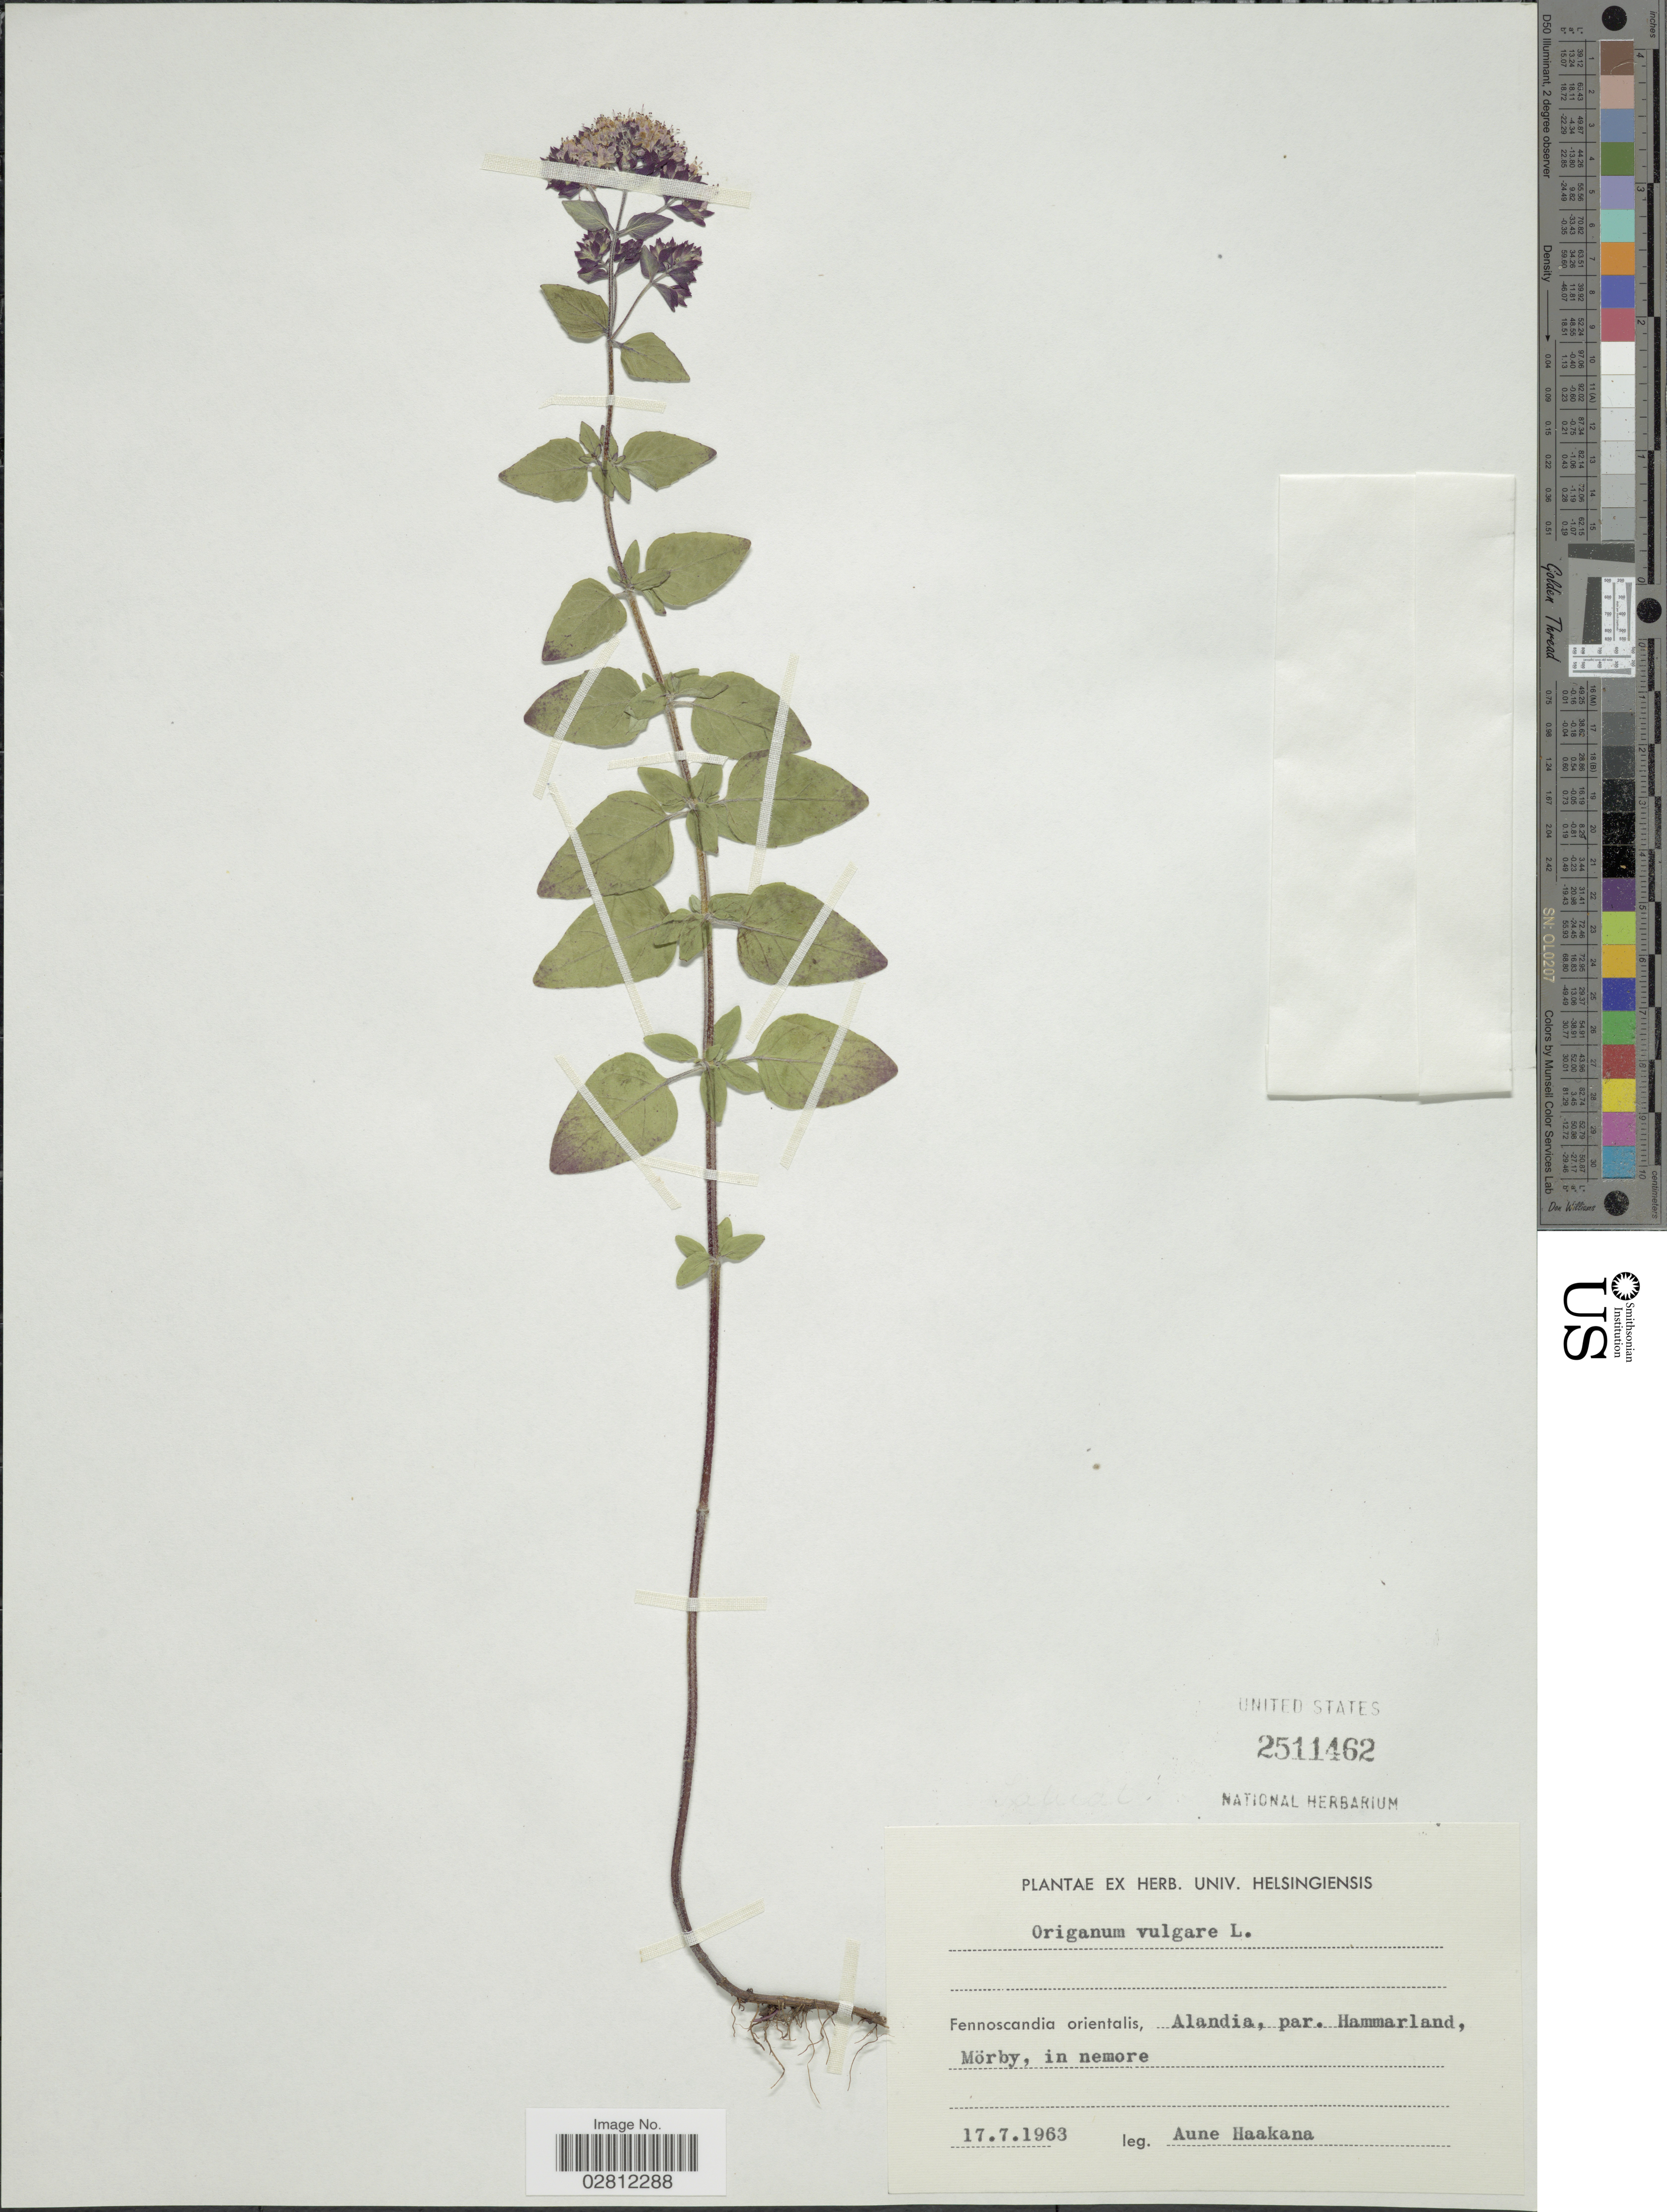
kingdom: Plantae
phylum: Tracheophyta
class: Magnoliopsida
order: Lamiales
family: Lamiaceae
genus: Origanum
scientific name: Origanum vulgare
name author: L.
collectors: A. Haakana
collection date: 1963-07-17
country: Finland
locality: Fennoscandia orientalis, Alandia, par, Hammarland, Mörby, in nemore.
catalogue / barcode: US 2511462